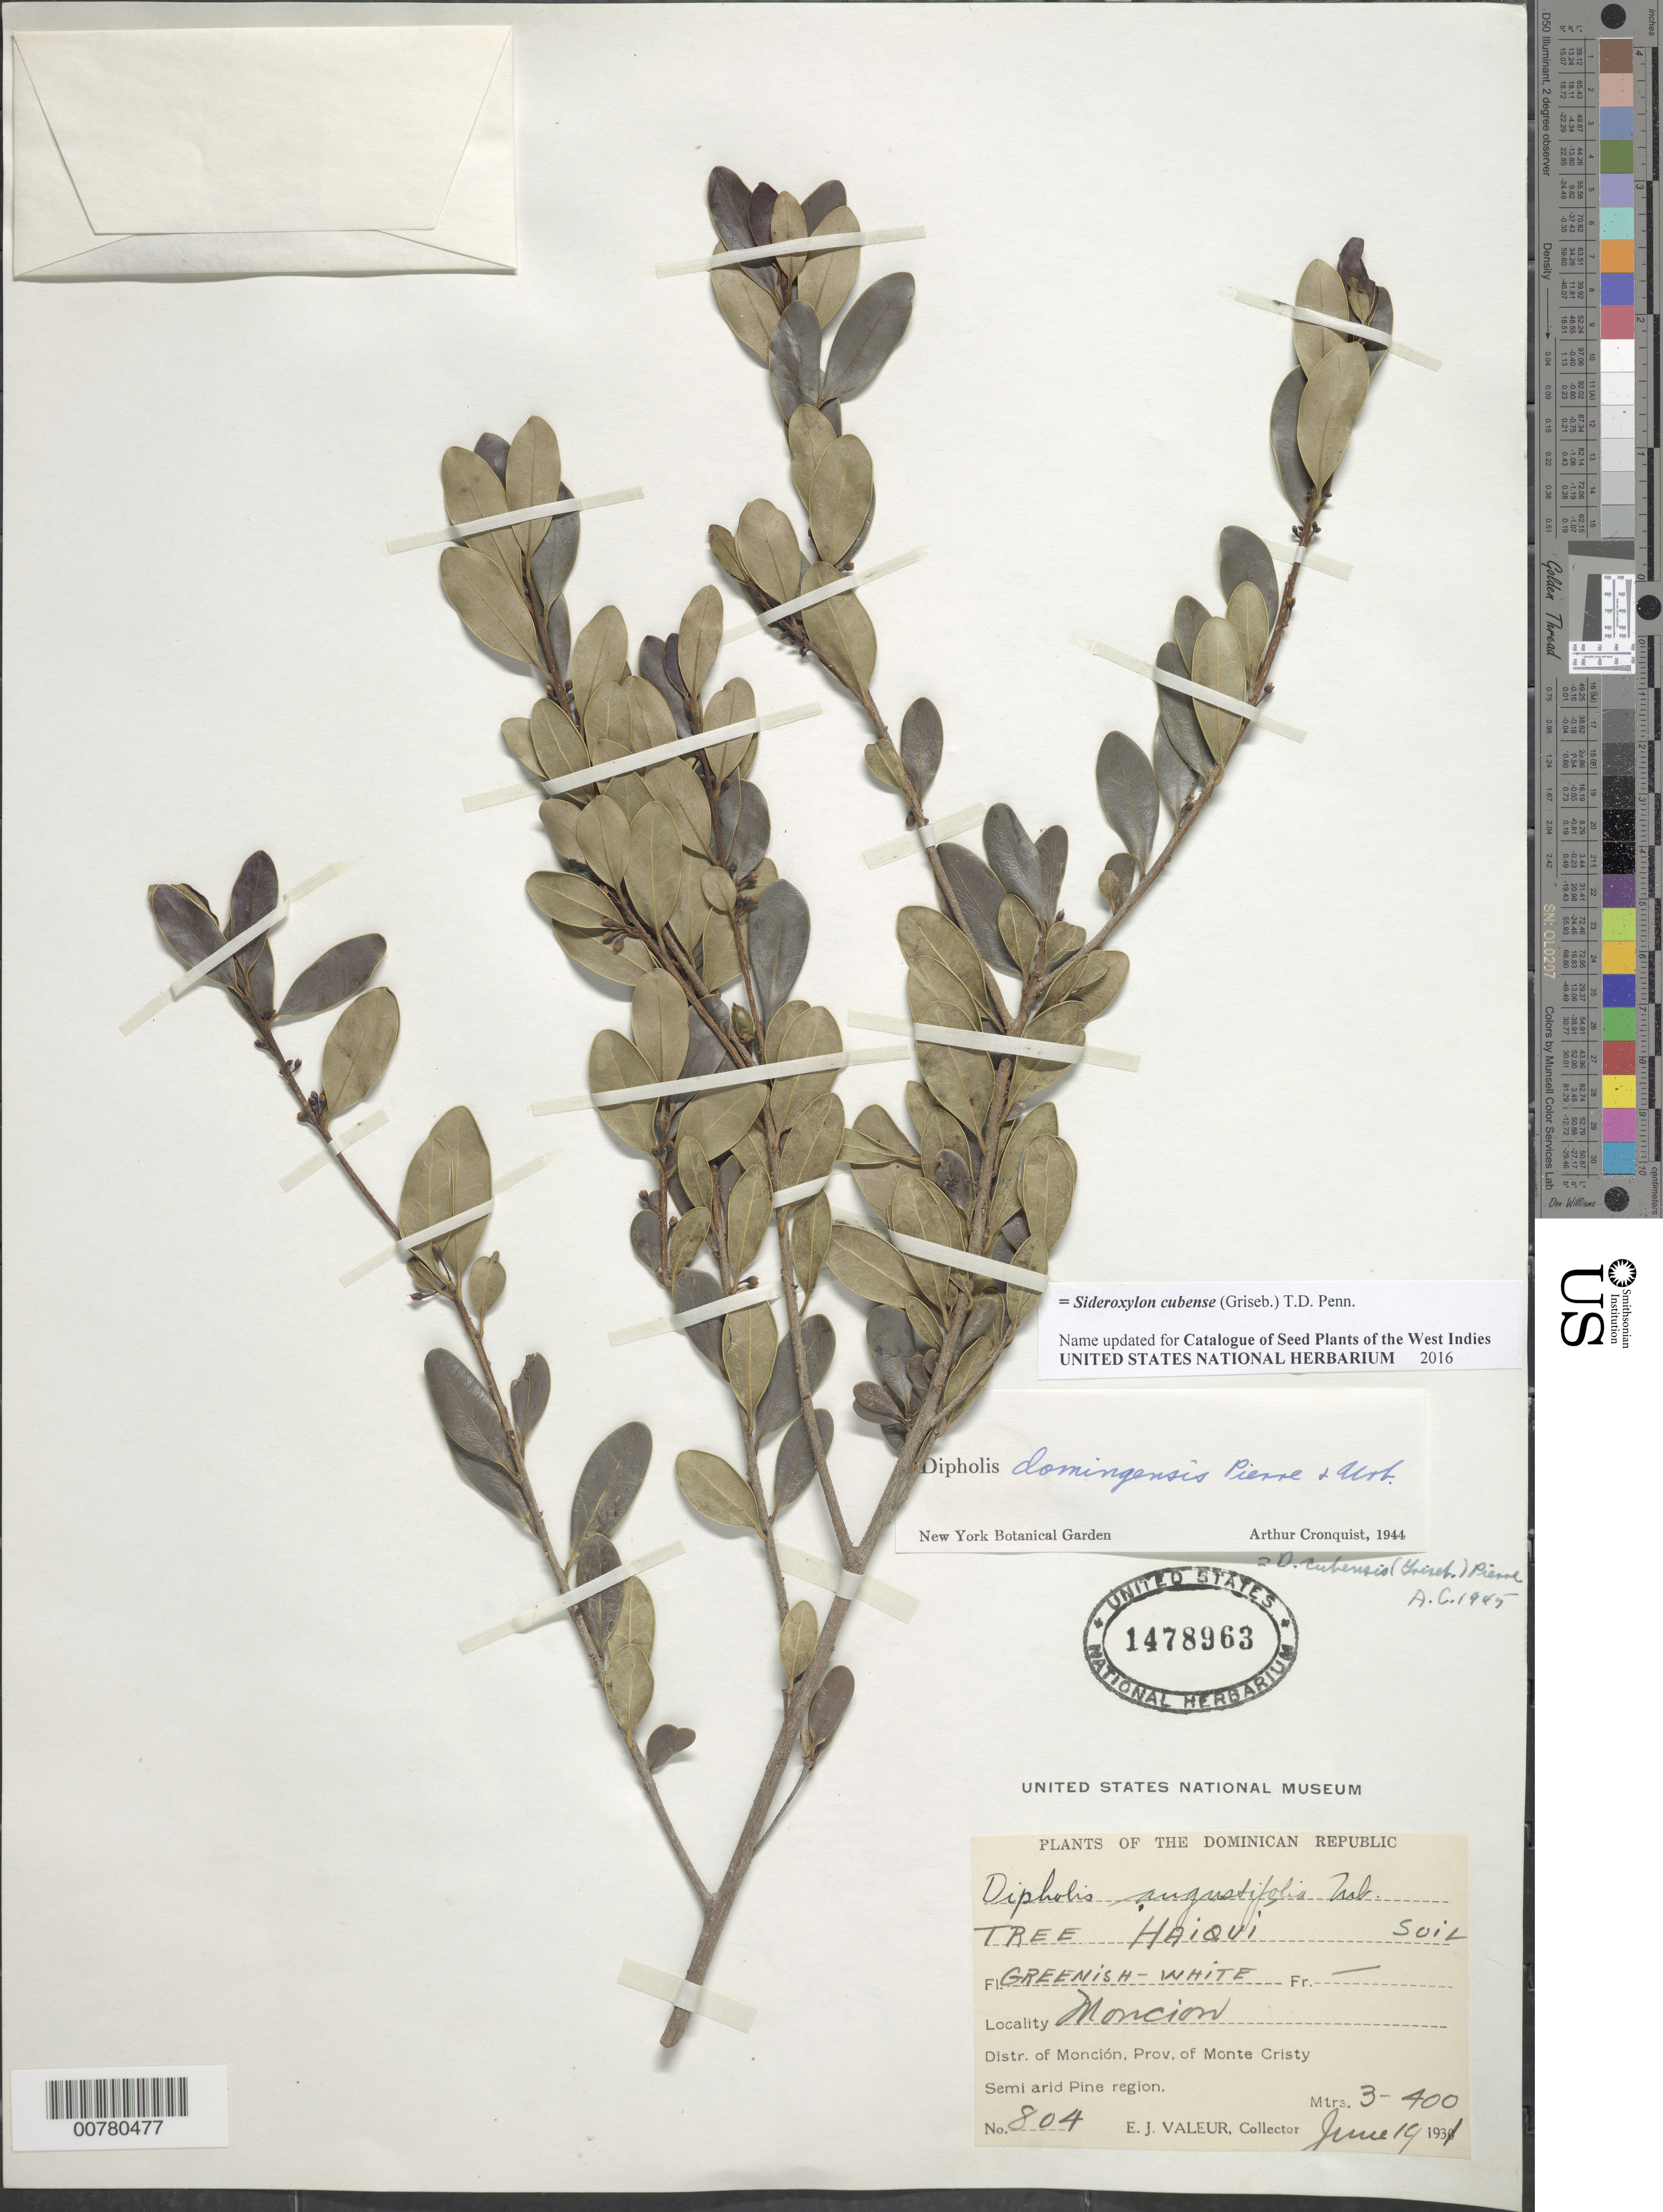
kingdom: Plantae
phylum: Tracheophyta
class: Magnoliopsida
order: Ericales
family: Sapotaceae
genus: Sideroxylon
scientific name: Sideroxylon cubense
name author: (Griseb.) T.D. Penn.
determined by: Cronquist, A. J.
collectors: E. Valeur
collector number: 804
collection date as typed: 14 Jun 1931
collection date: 1931-06-14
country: Dominican Republic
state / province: Monte Cristi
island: Hispaniola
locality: Moncion.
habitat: Semi arid Pine region.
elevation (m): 300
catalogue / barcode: US 1478963